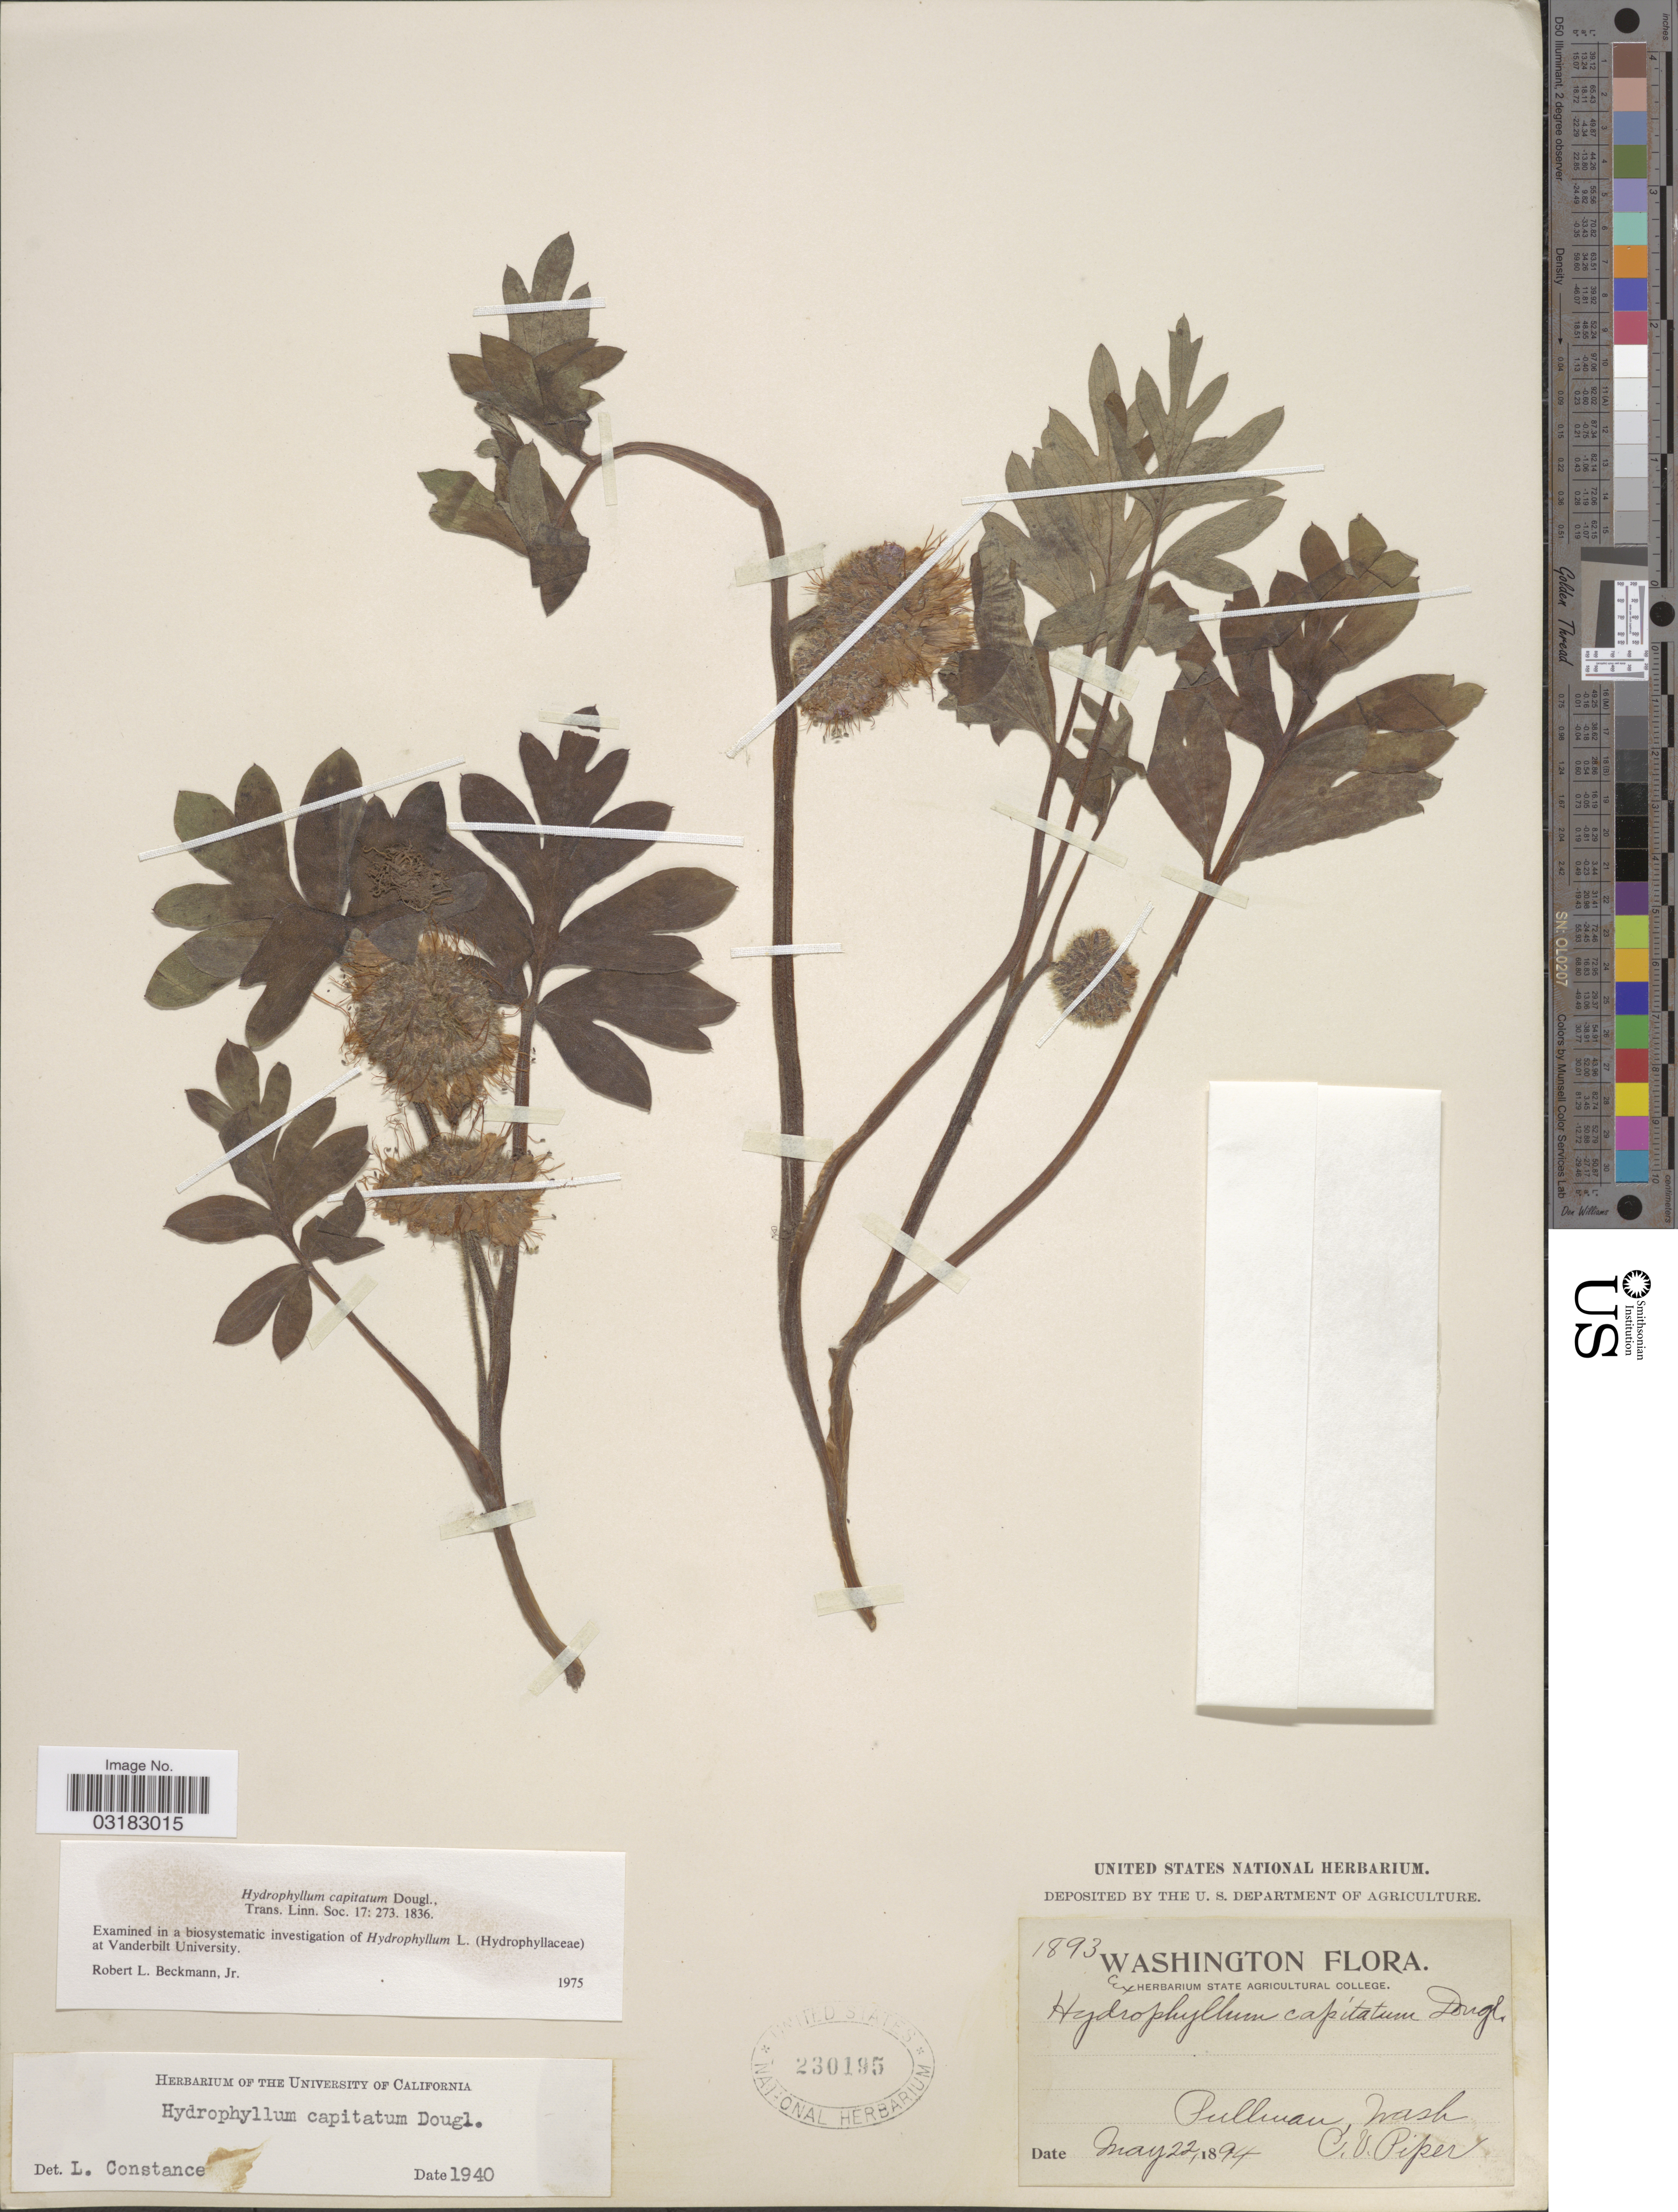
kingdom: Plantae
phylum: Tracheophyta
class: Magnoliopsida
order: Boraginales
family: Hydrophyllaceae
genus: Hydrophyllum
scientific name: Hydrophyllum capitatum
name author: Douglas ex Benth.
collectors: C. V. Piper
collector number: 1893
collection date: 1894-05-22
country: United States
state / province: Washington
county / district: Whitman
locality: Pullman.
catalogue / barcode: US 230195